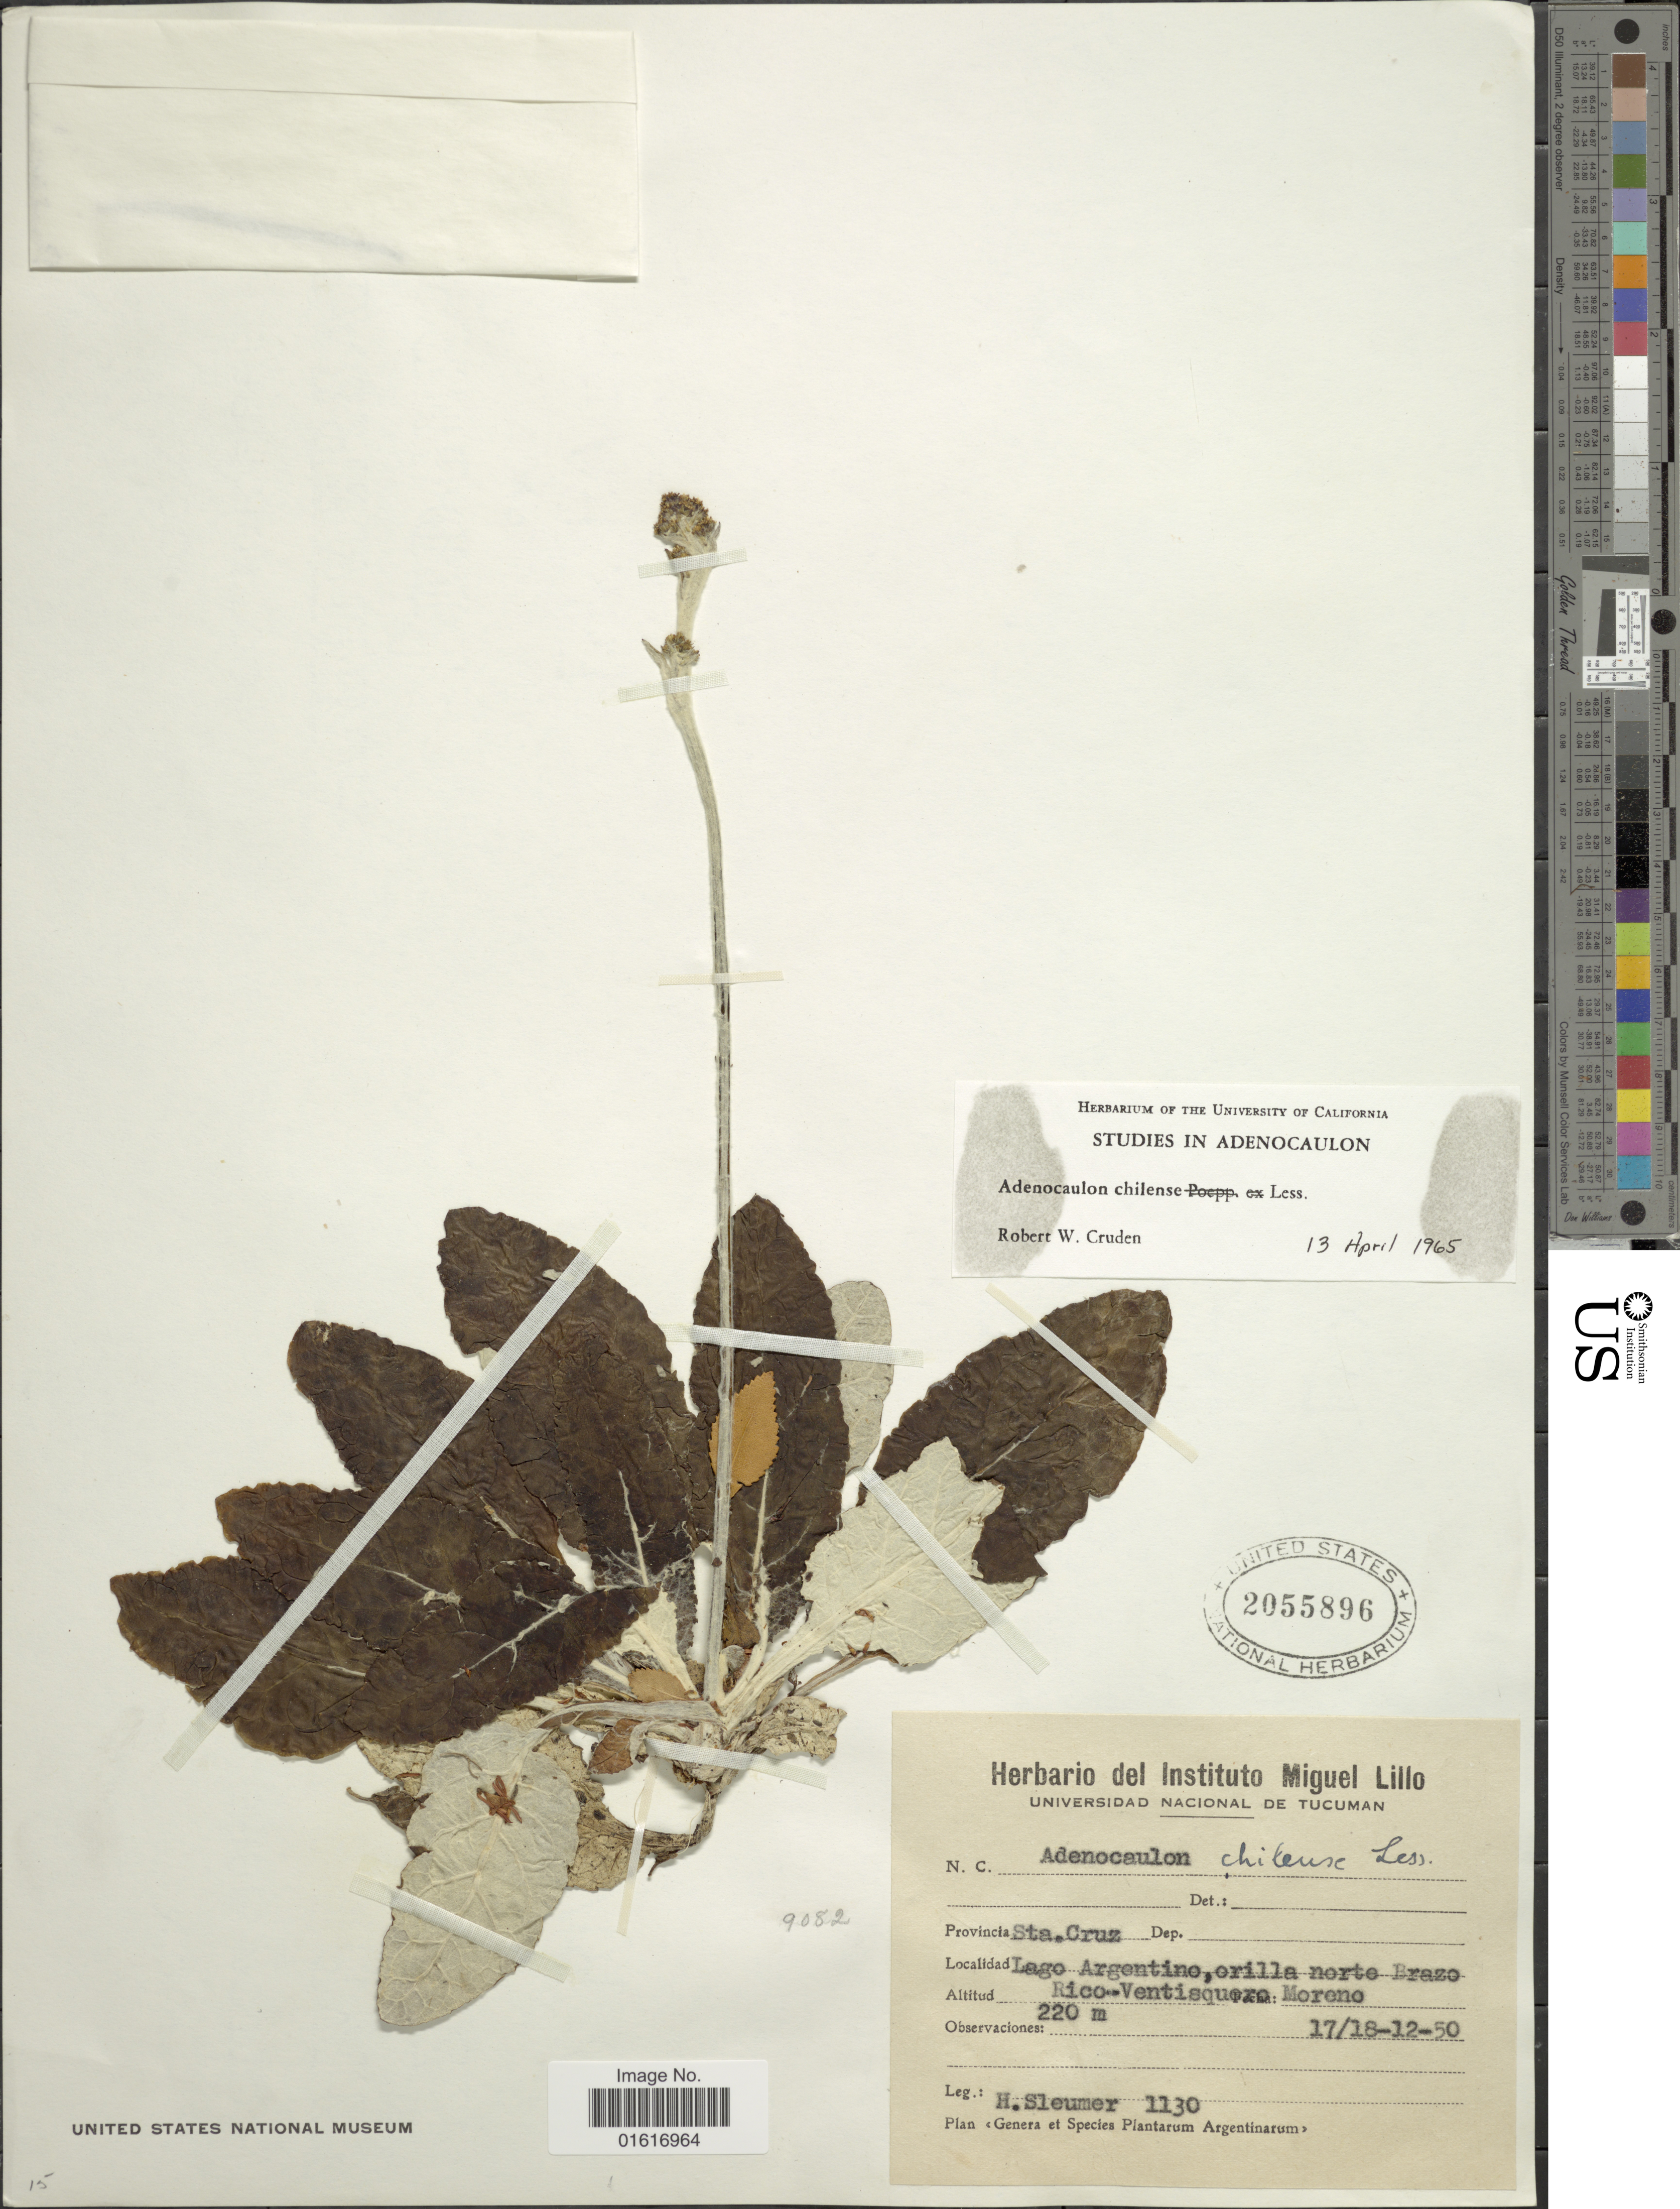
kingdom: Plantae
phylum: Tracheophyta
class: Magnoliopsida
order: Asterales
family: Asteraceae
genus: Adenocaulon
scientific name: Adenocaulon chilense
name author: Less.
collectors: H. O. Sleumer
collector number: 1130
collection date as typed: Transcribed d/m/y: 17/12/50 to 18/12/50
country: Argentina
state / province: Santa Cruz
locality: Lago Argentino, orilla norte Brazo Rico - Ventisquero Moreno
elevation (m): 220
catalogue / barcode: US 2055896